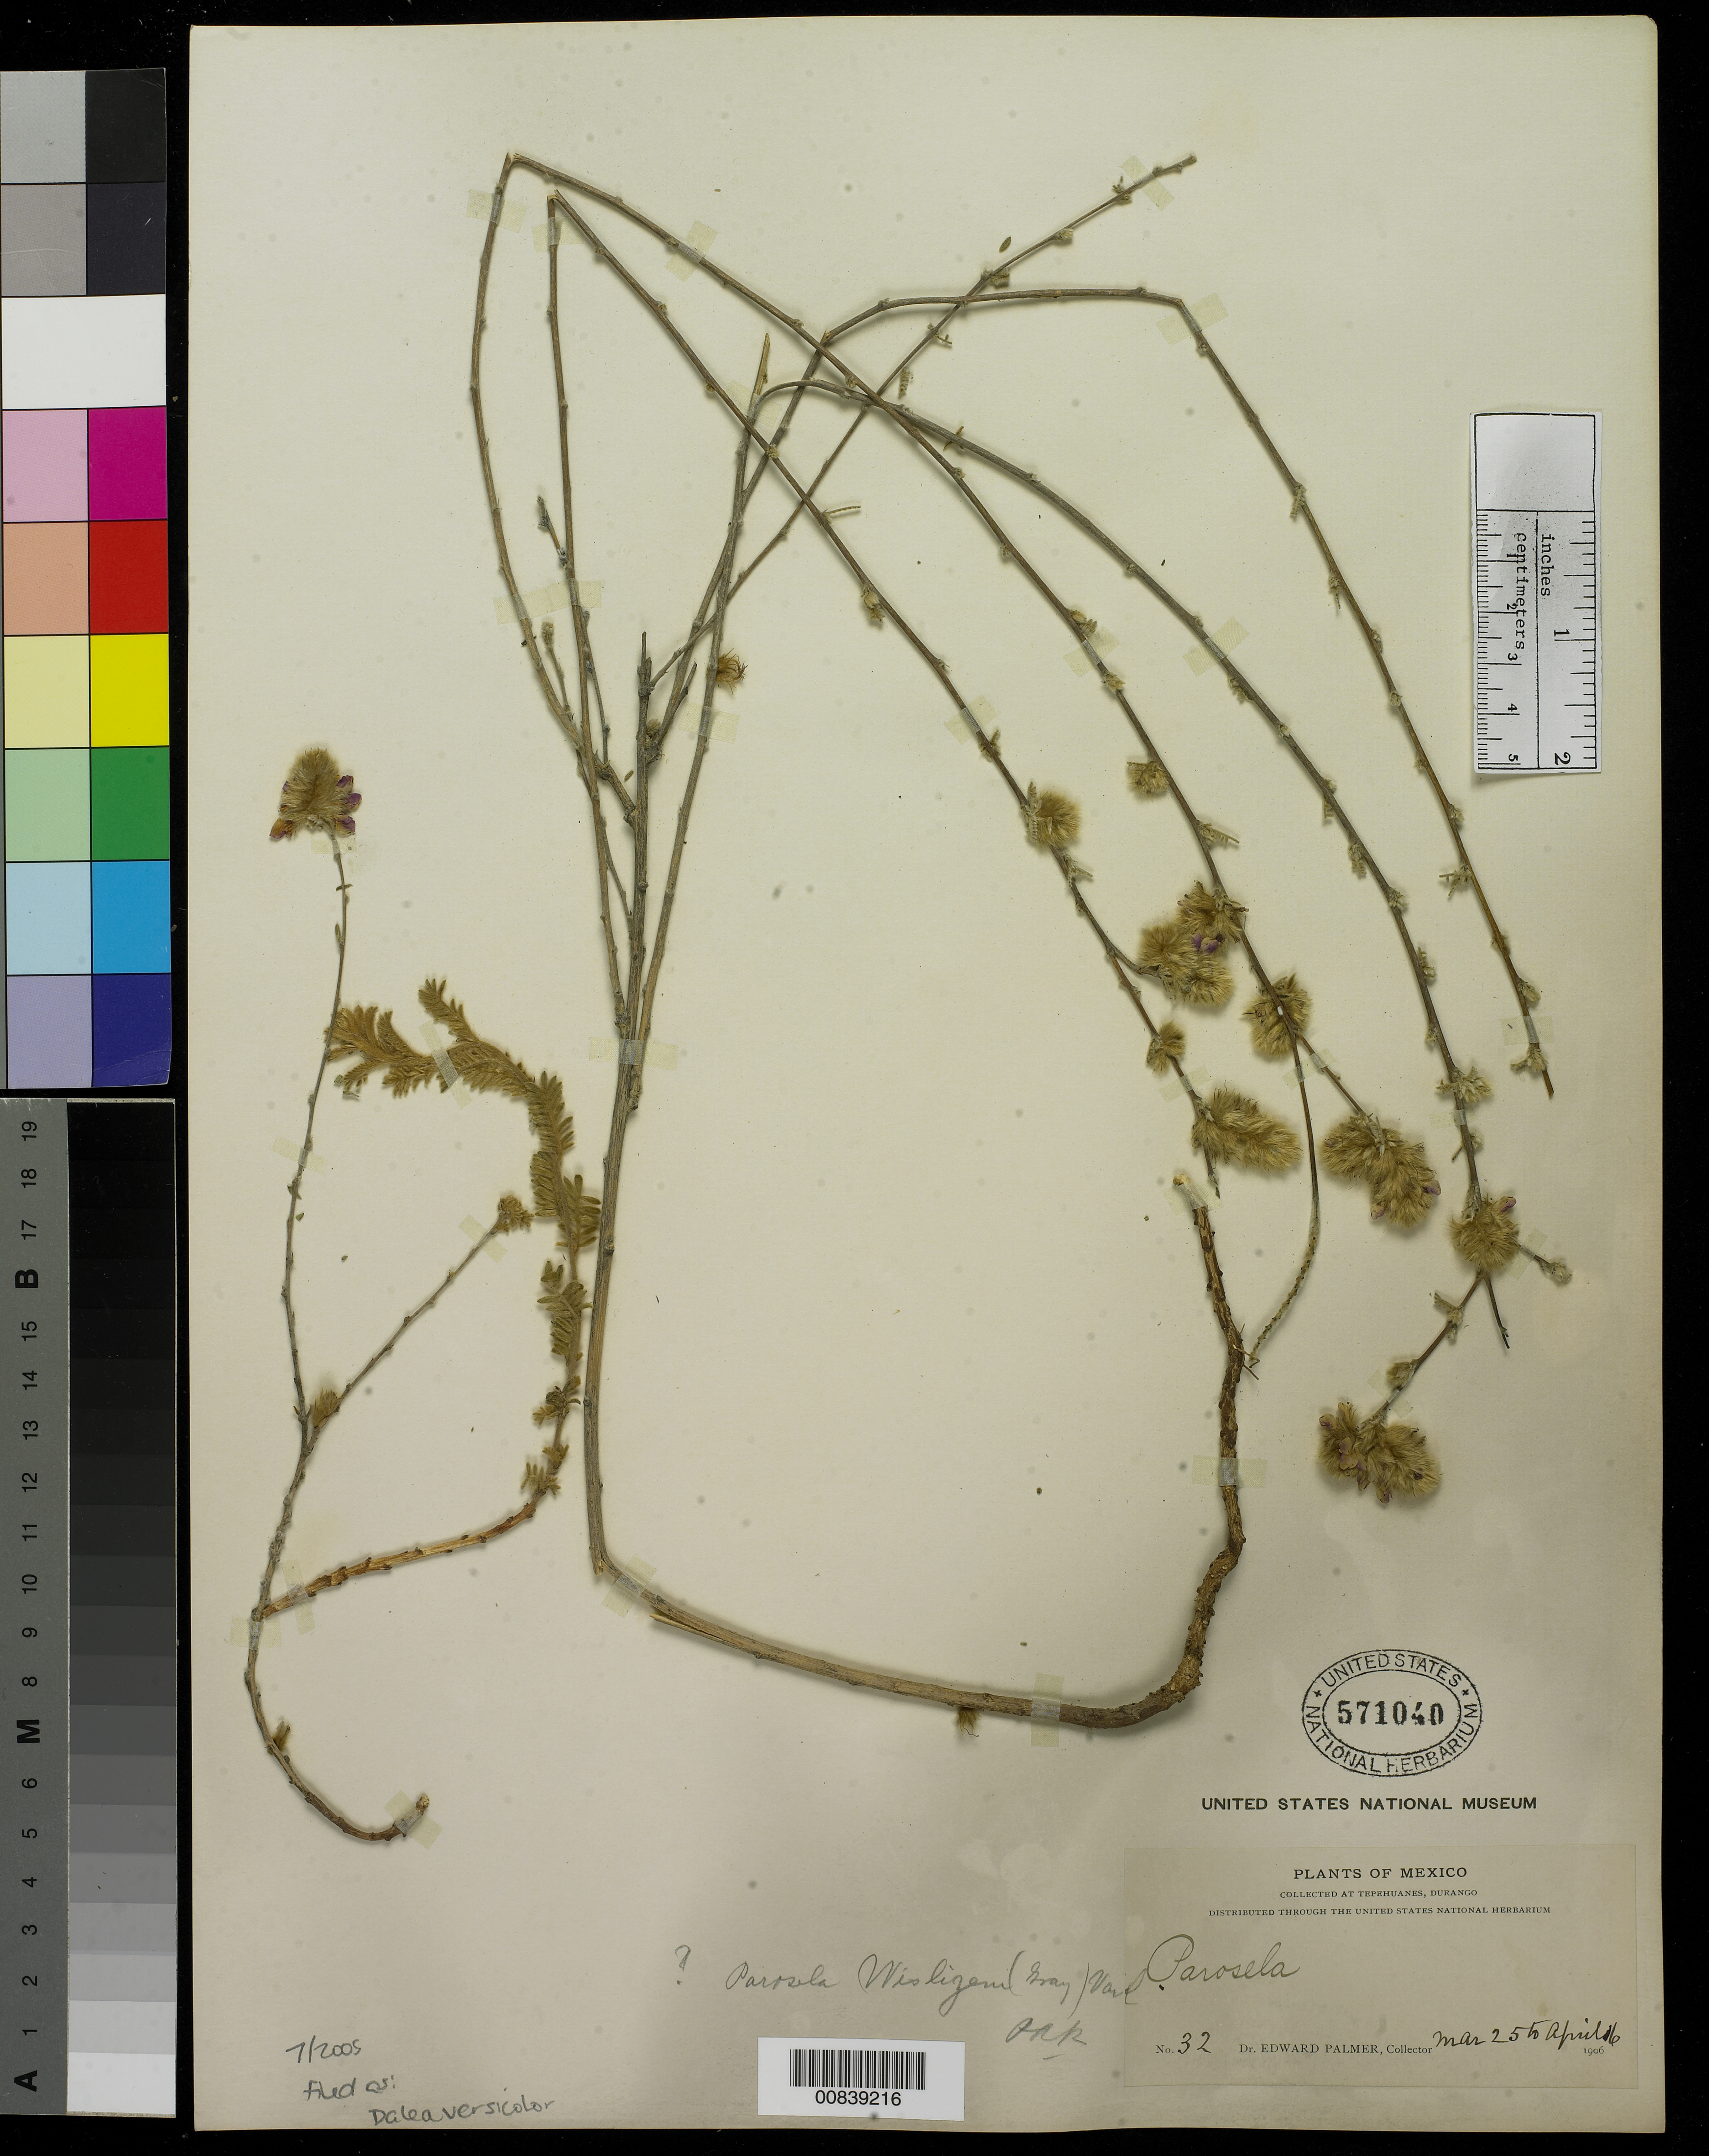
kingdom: Plantae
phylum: Tracheophyta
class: Magnoliopsida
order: Fabales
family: Fabaceae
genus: Dalea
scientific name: Dalea versicolor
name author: Zucc.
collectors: E. Palmer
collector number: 32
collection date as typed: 25 Mar 1906 to 16 Apr 1906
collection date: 1906-03-25/1906-04-16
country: Mexico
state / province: Durango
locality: Tepehuanes, Durango.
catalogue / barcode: US 571040